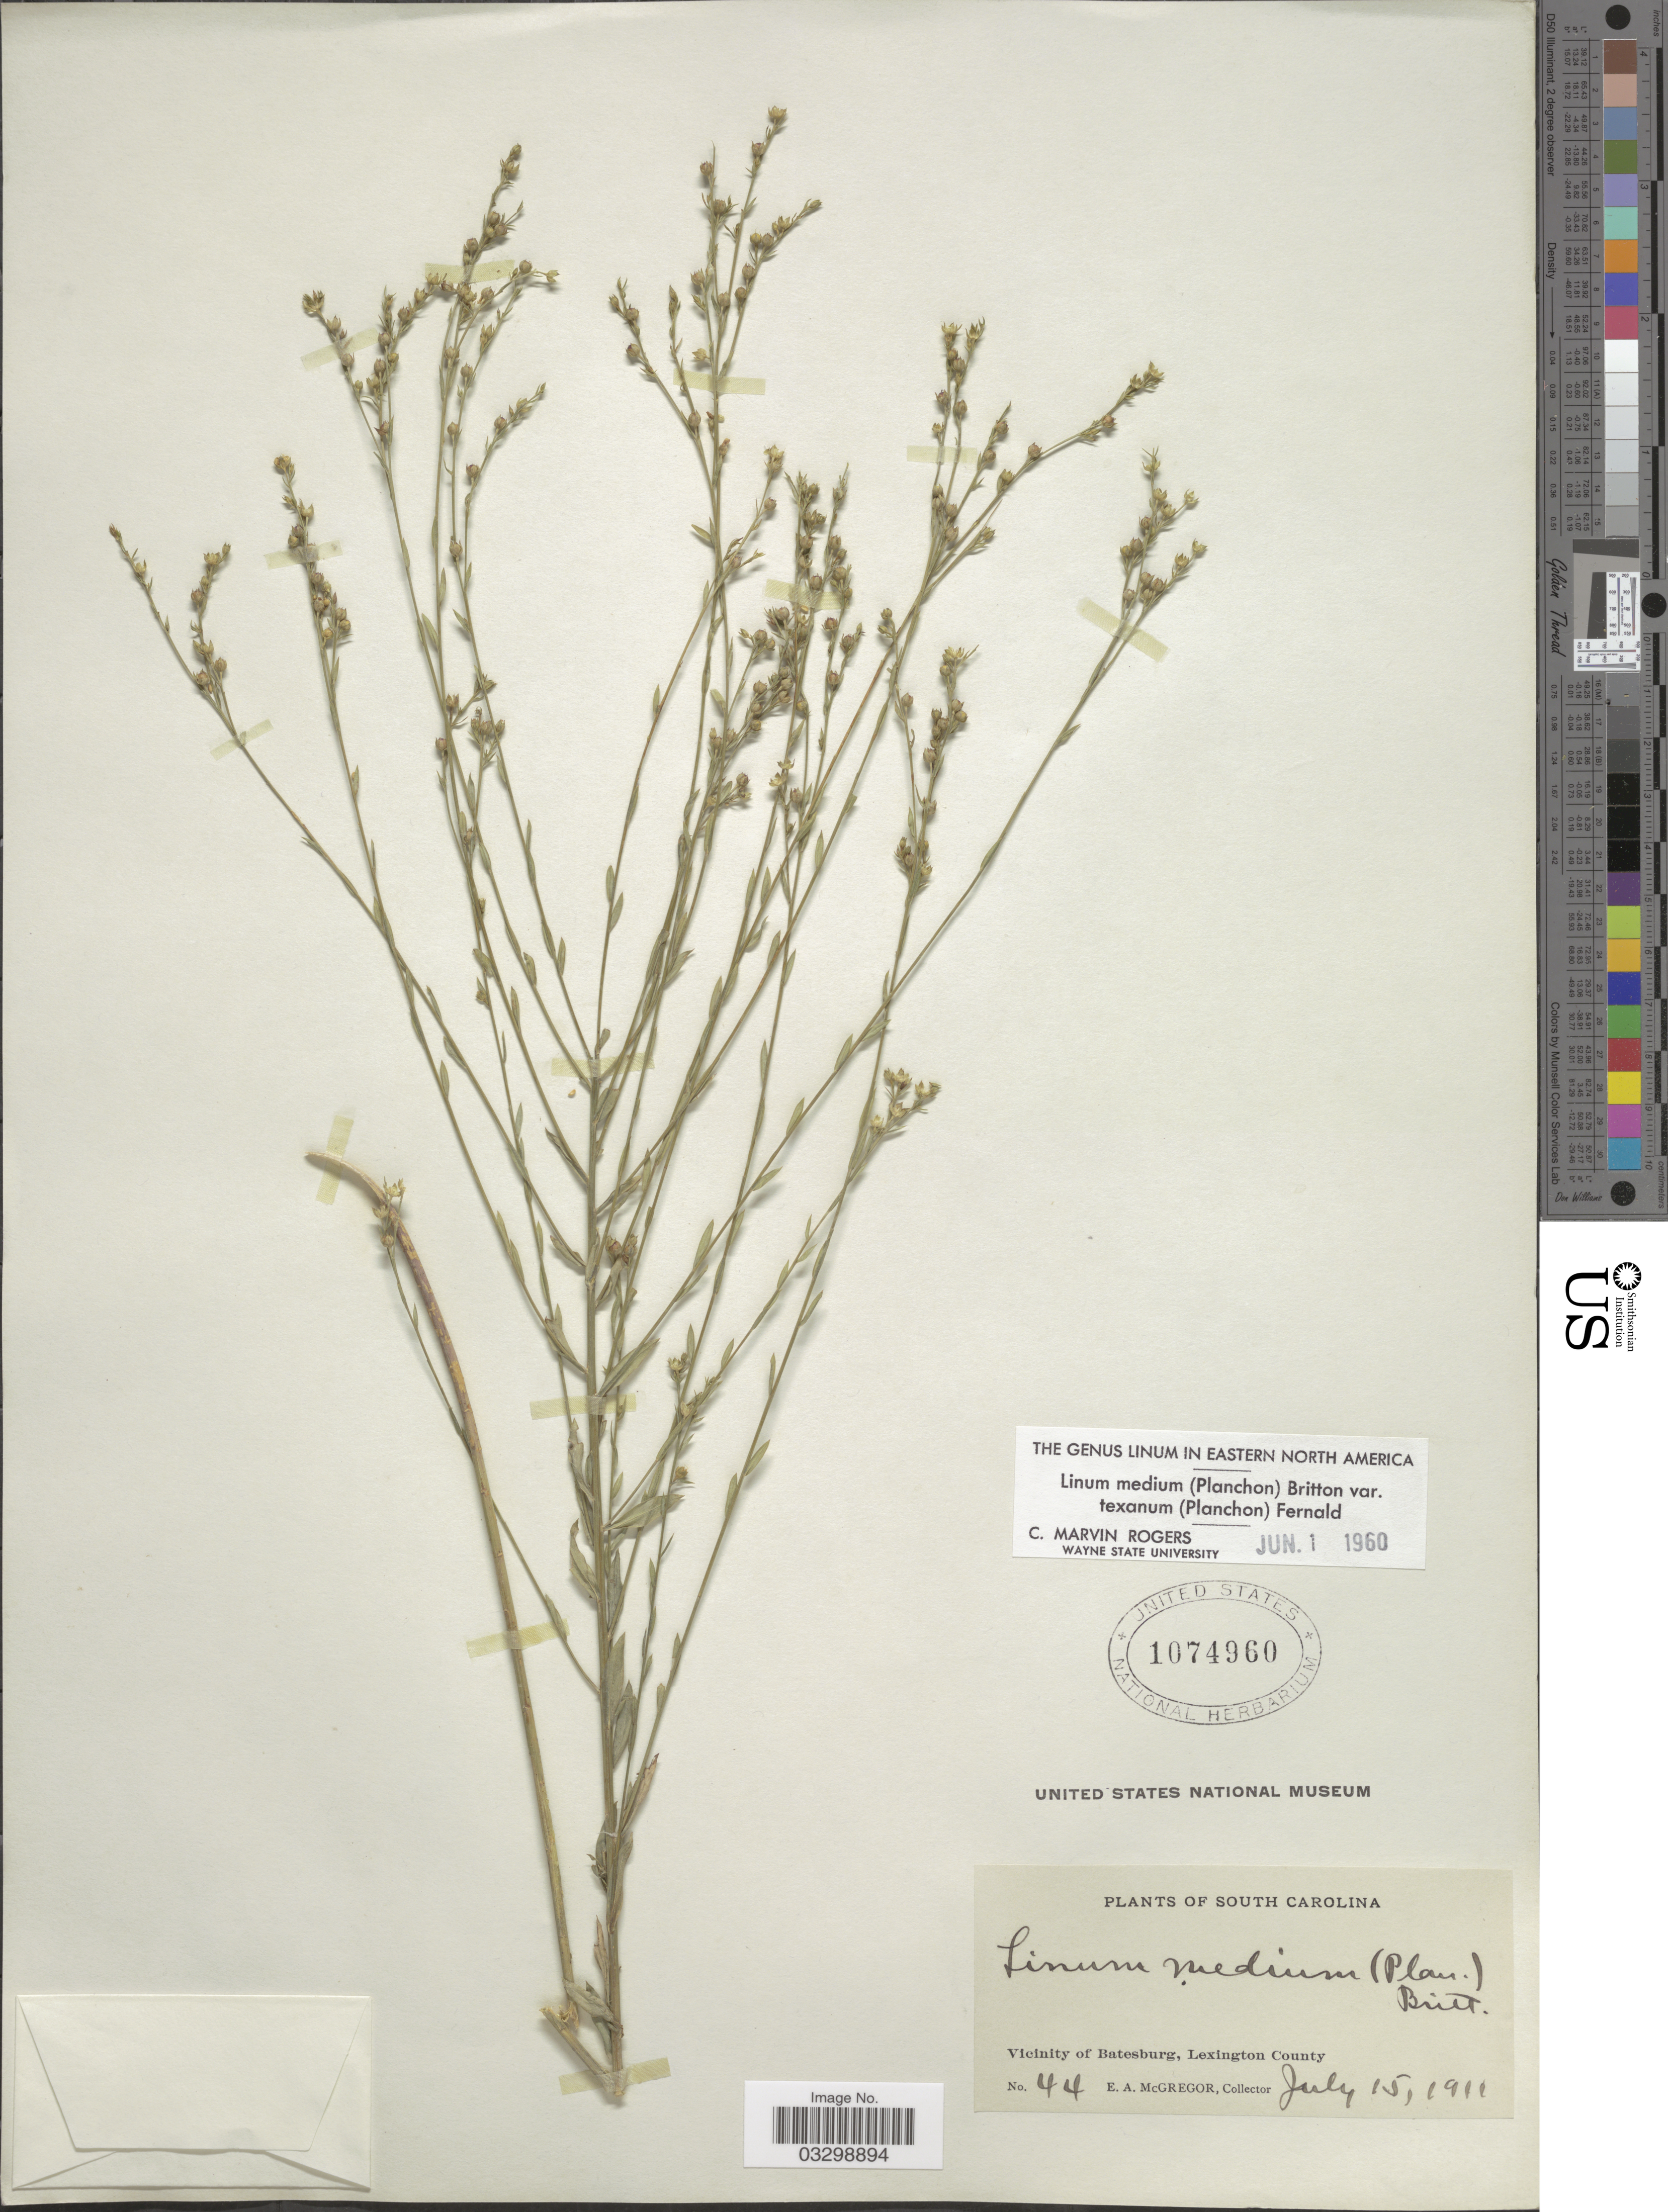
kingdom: Plantae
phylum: Tracheophyta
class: Magnoliopsida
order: Malpighiales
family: Linaceae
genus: Linum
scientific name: Linum medium var. texanum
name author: (Planch.) Fernald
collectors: E. A. McGregor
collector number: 44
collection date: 1911-07-15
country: United States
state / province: South Carolina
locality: Vicinity of Batesburg, Lexington County.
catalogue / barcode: US 1074960